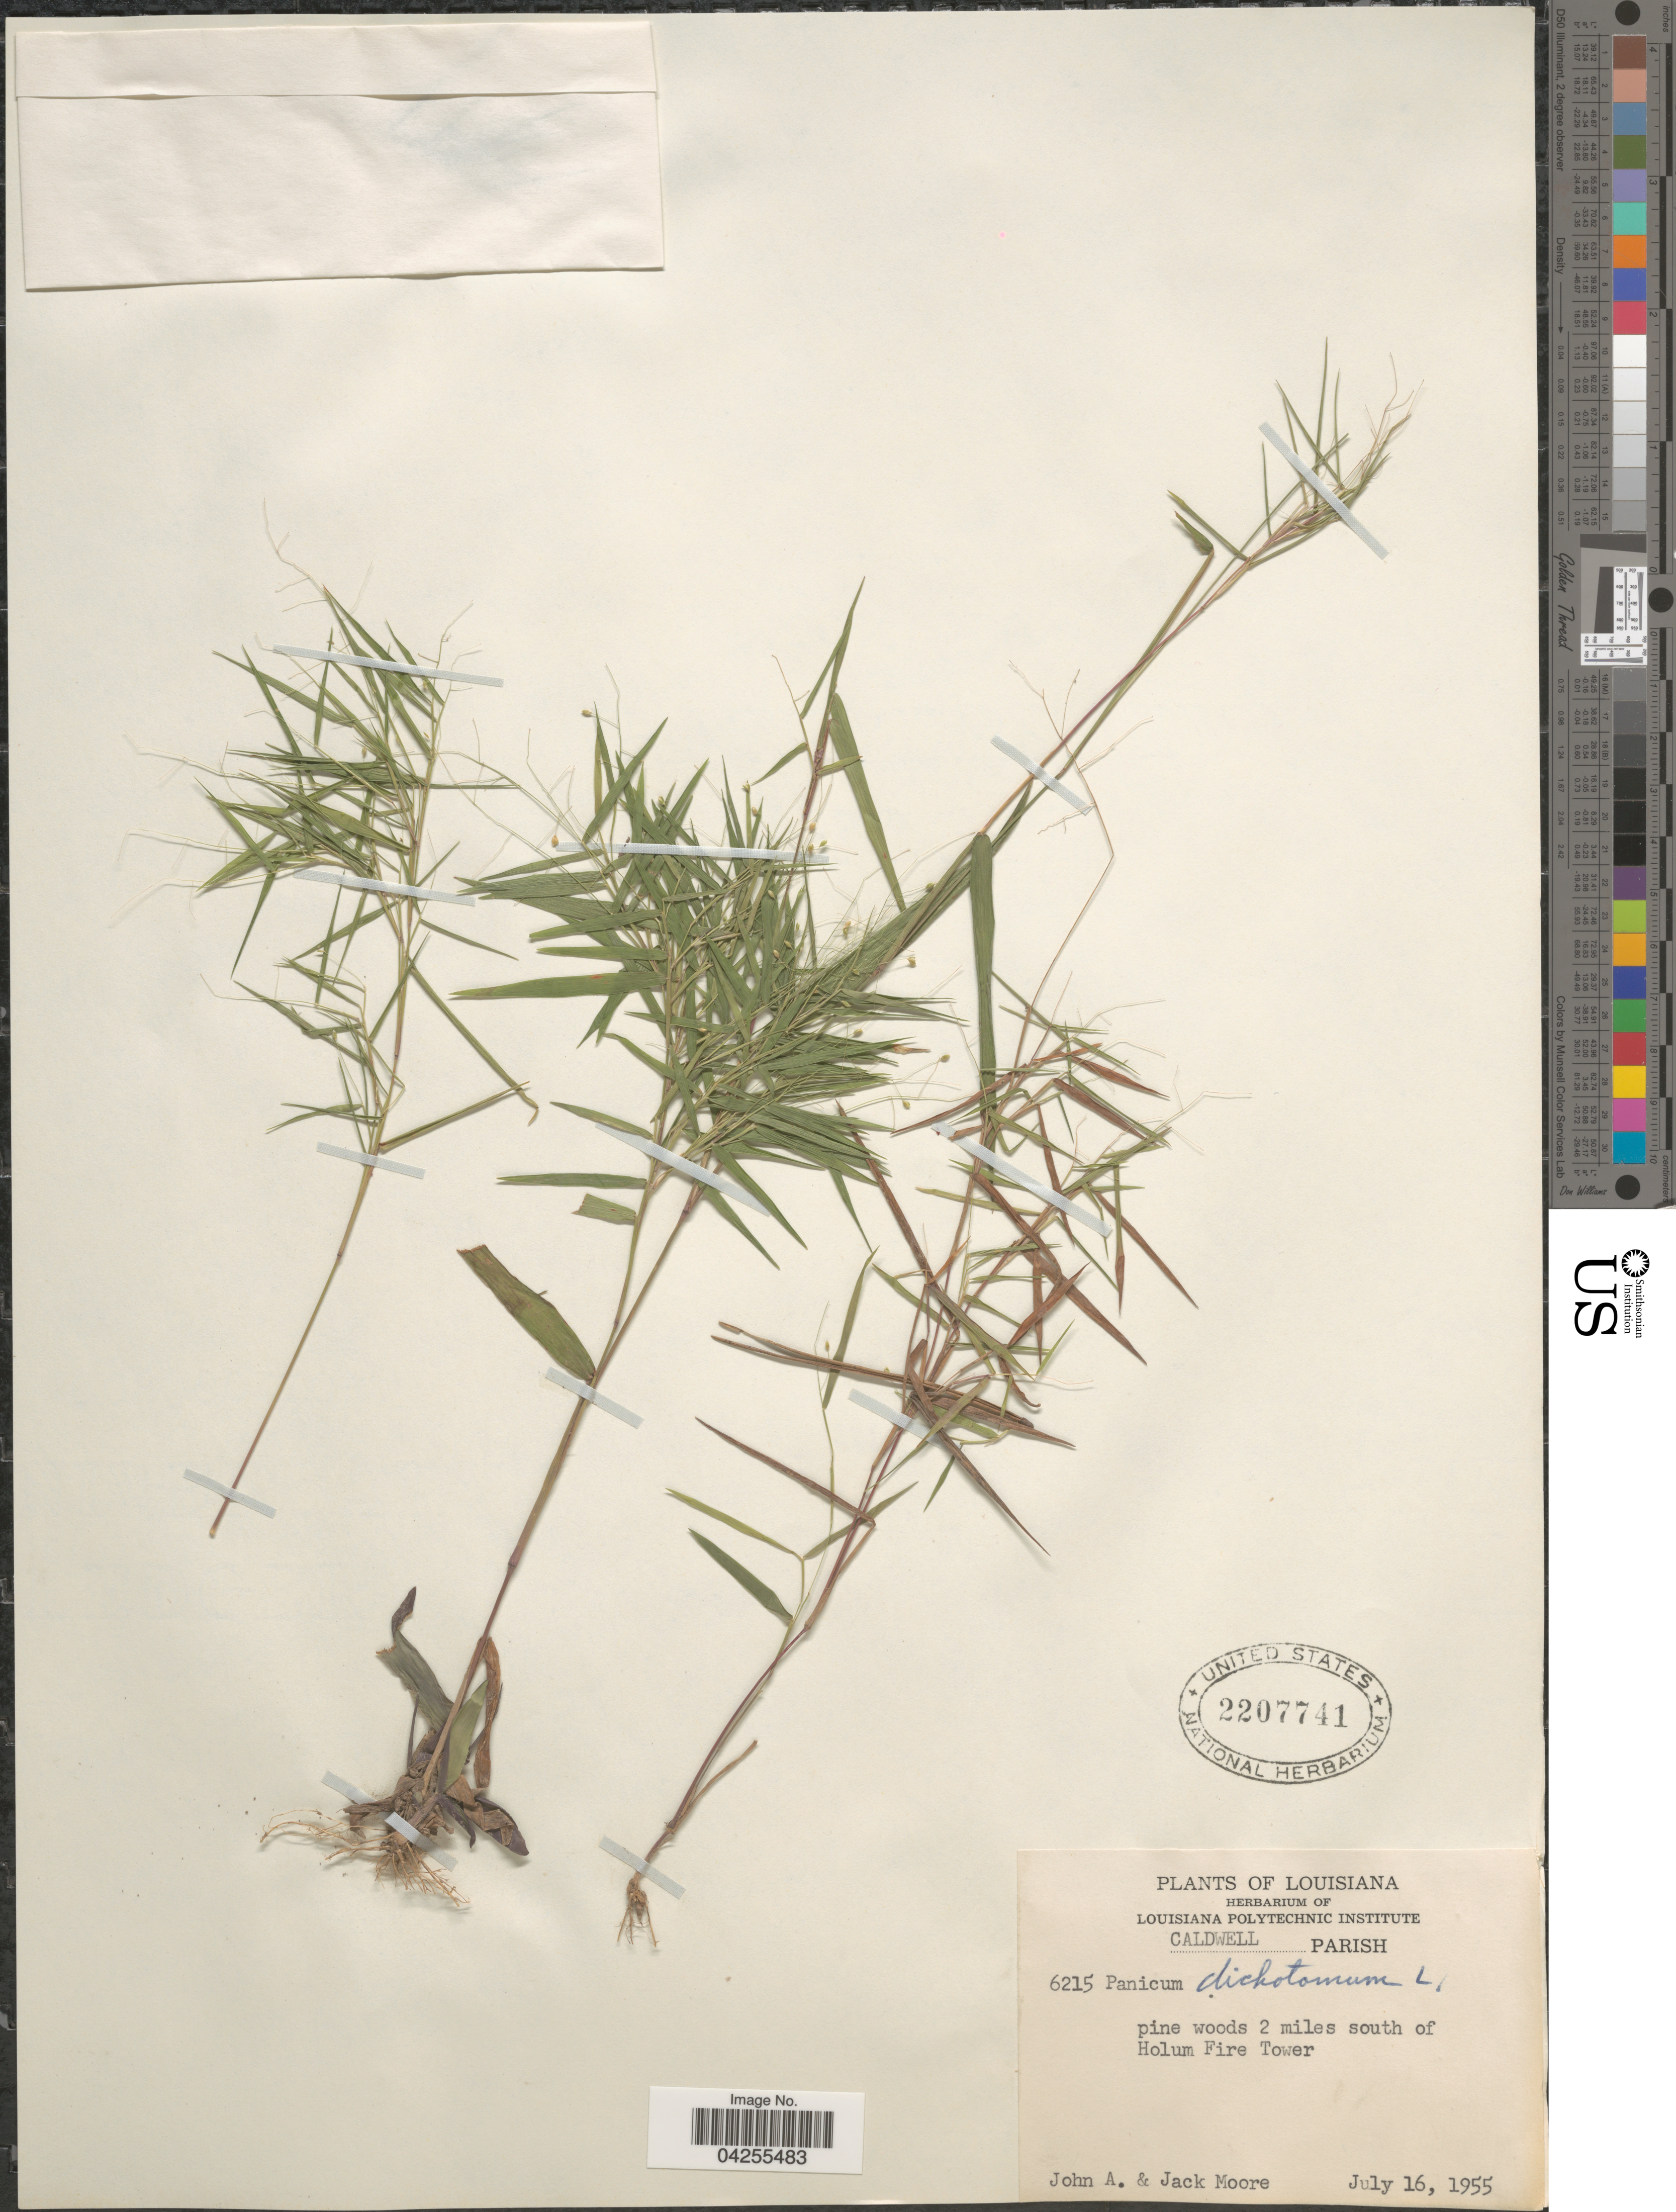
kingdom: Plantae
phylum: Tracheophyta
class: Liliopsida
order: Poales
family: Poaceae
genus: Dichanthelium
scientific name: Dichanthelium dichotomum var. dichotomum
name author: (L.) Gould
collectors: J. A. Moore & J. Moore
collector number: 6215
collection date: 1955-07-16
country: United States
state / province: Louisiana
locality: Caldwell Parish. Pine woods 2 miles south of Holum Fire Tower.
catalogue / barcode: US 2207741